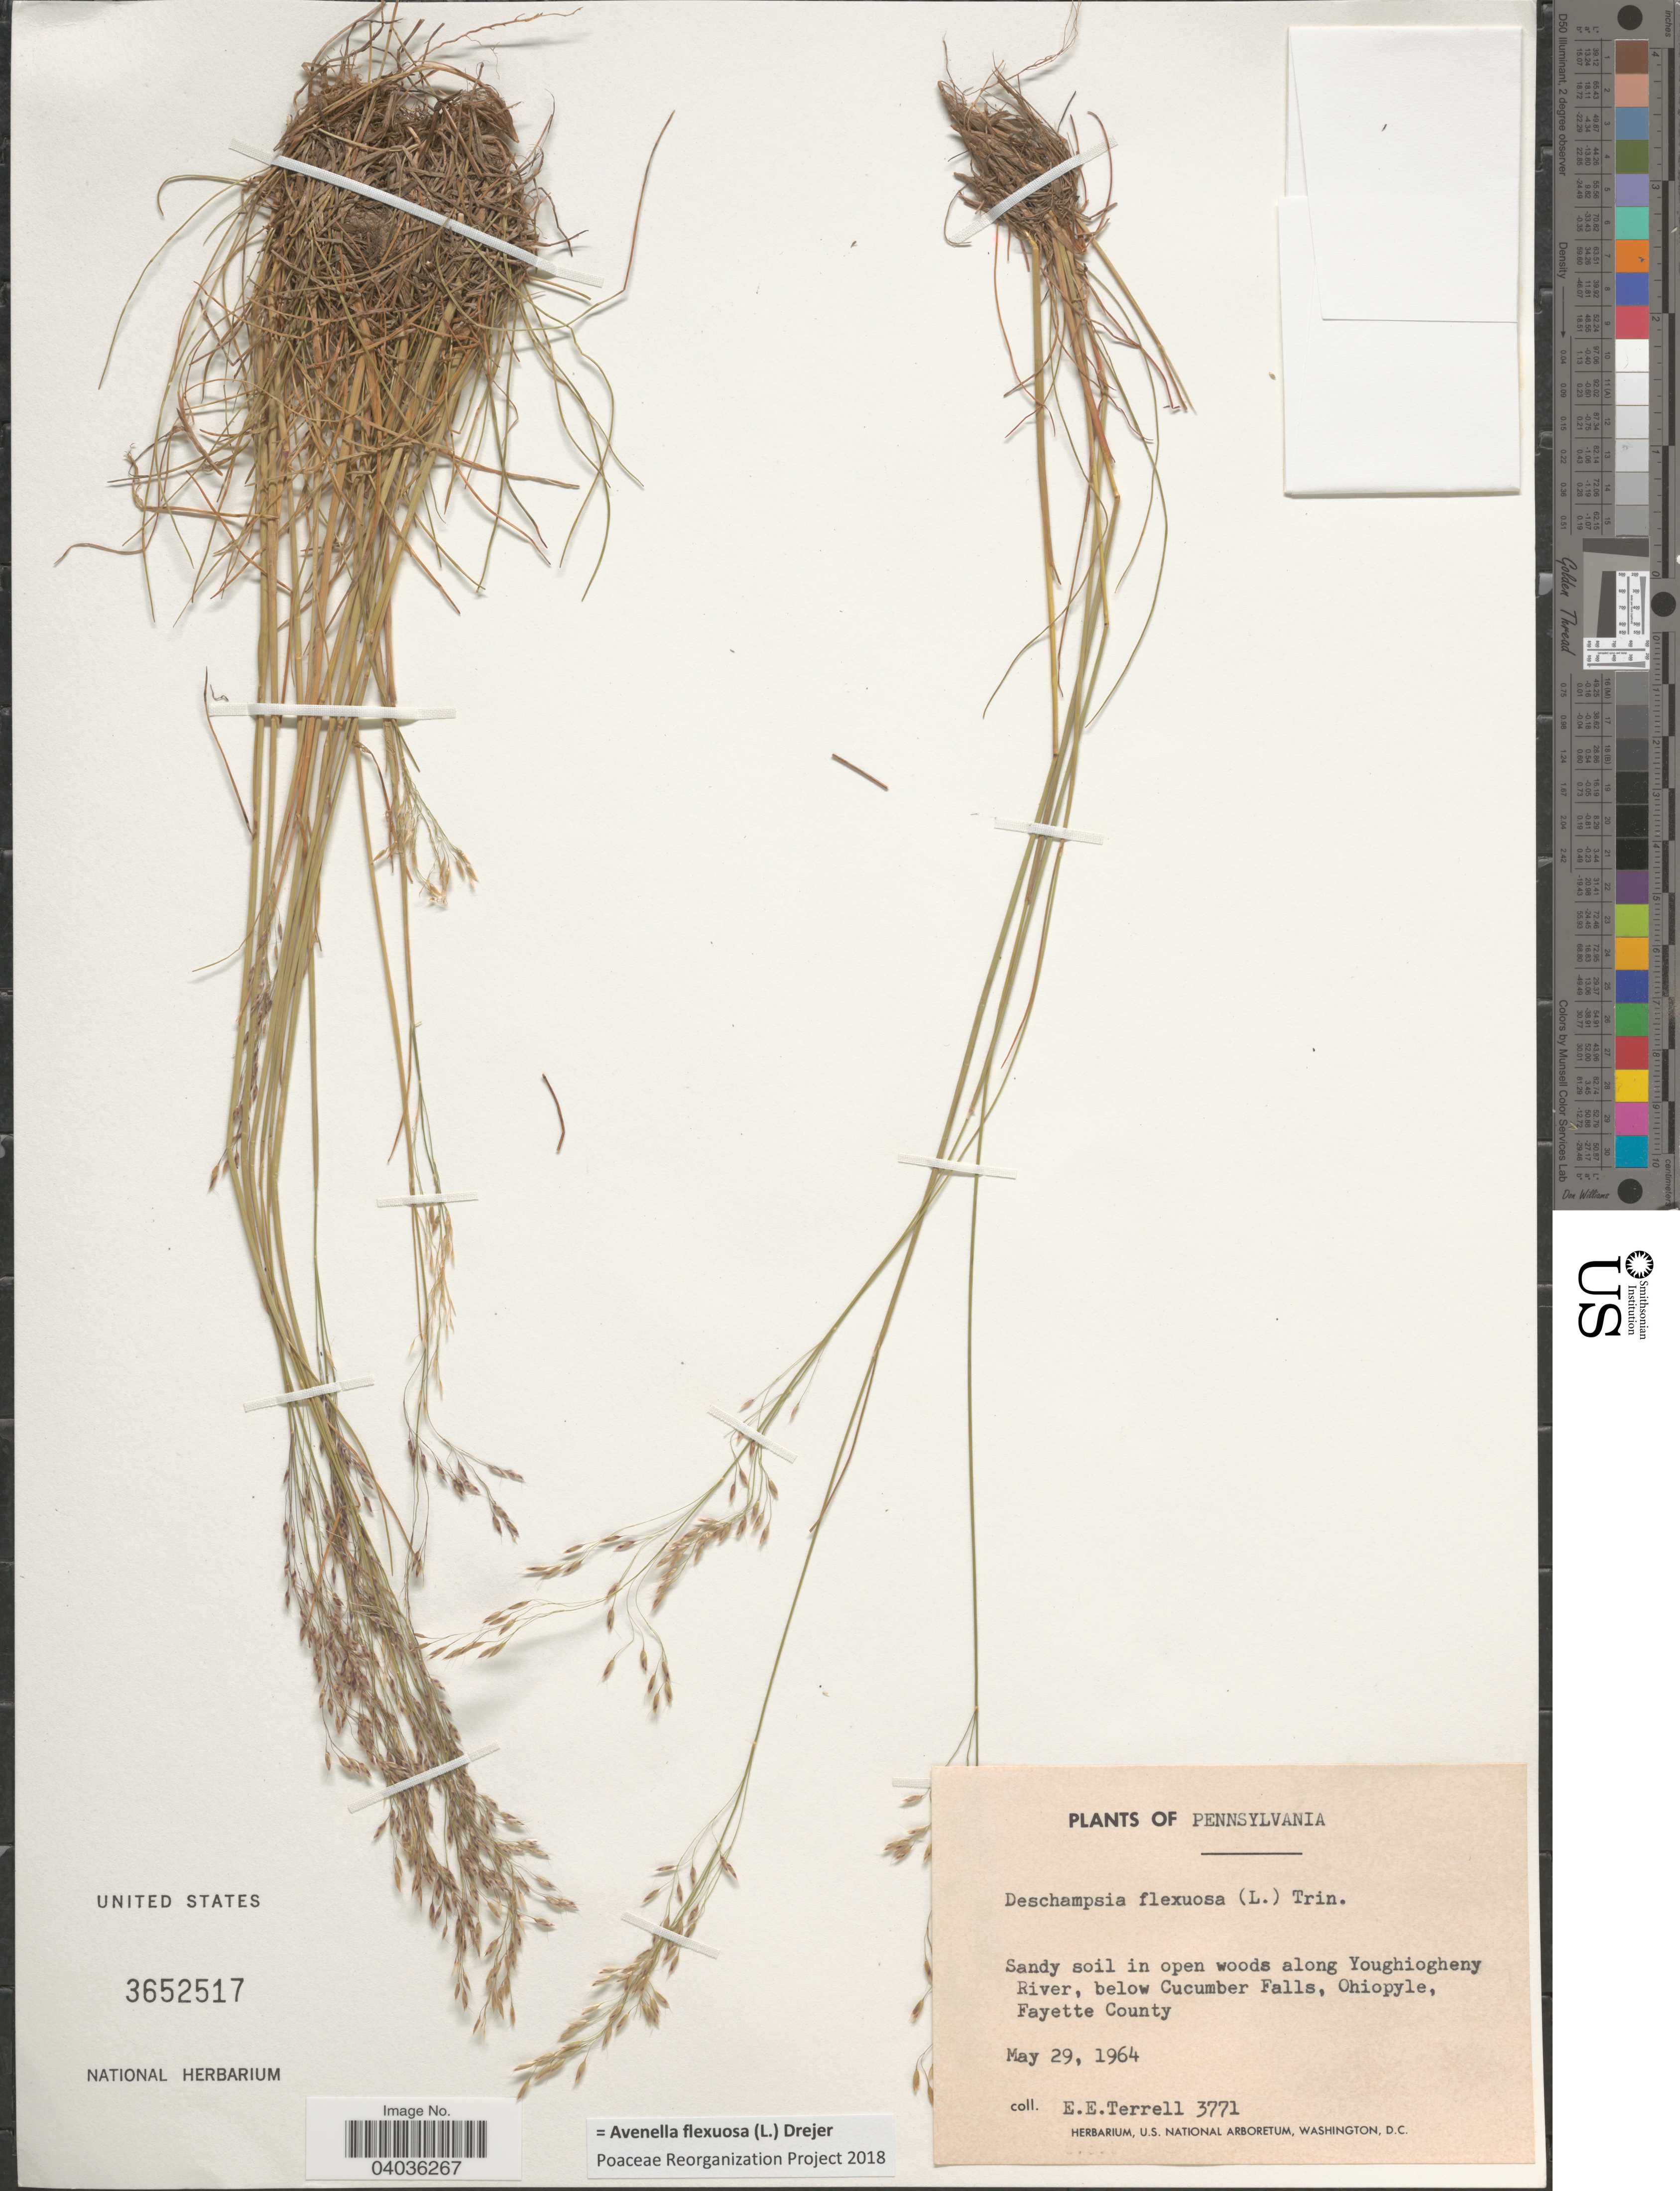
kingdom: Plantae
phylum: Tracheophyta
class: Liliopsida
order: Poales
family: Poaceae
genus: Avenella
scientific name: Avenella flexuosa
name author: (L.) Drejer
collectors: E. E. Terrell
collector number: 3771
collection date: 1964-05-29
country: United States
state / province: Pennsylvania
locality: Sandy soil in open woods along Younhiogheny River, below Cucumber Falls, Ohiopyle, Fayette County.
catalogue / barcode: US 352517